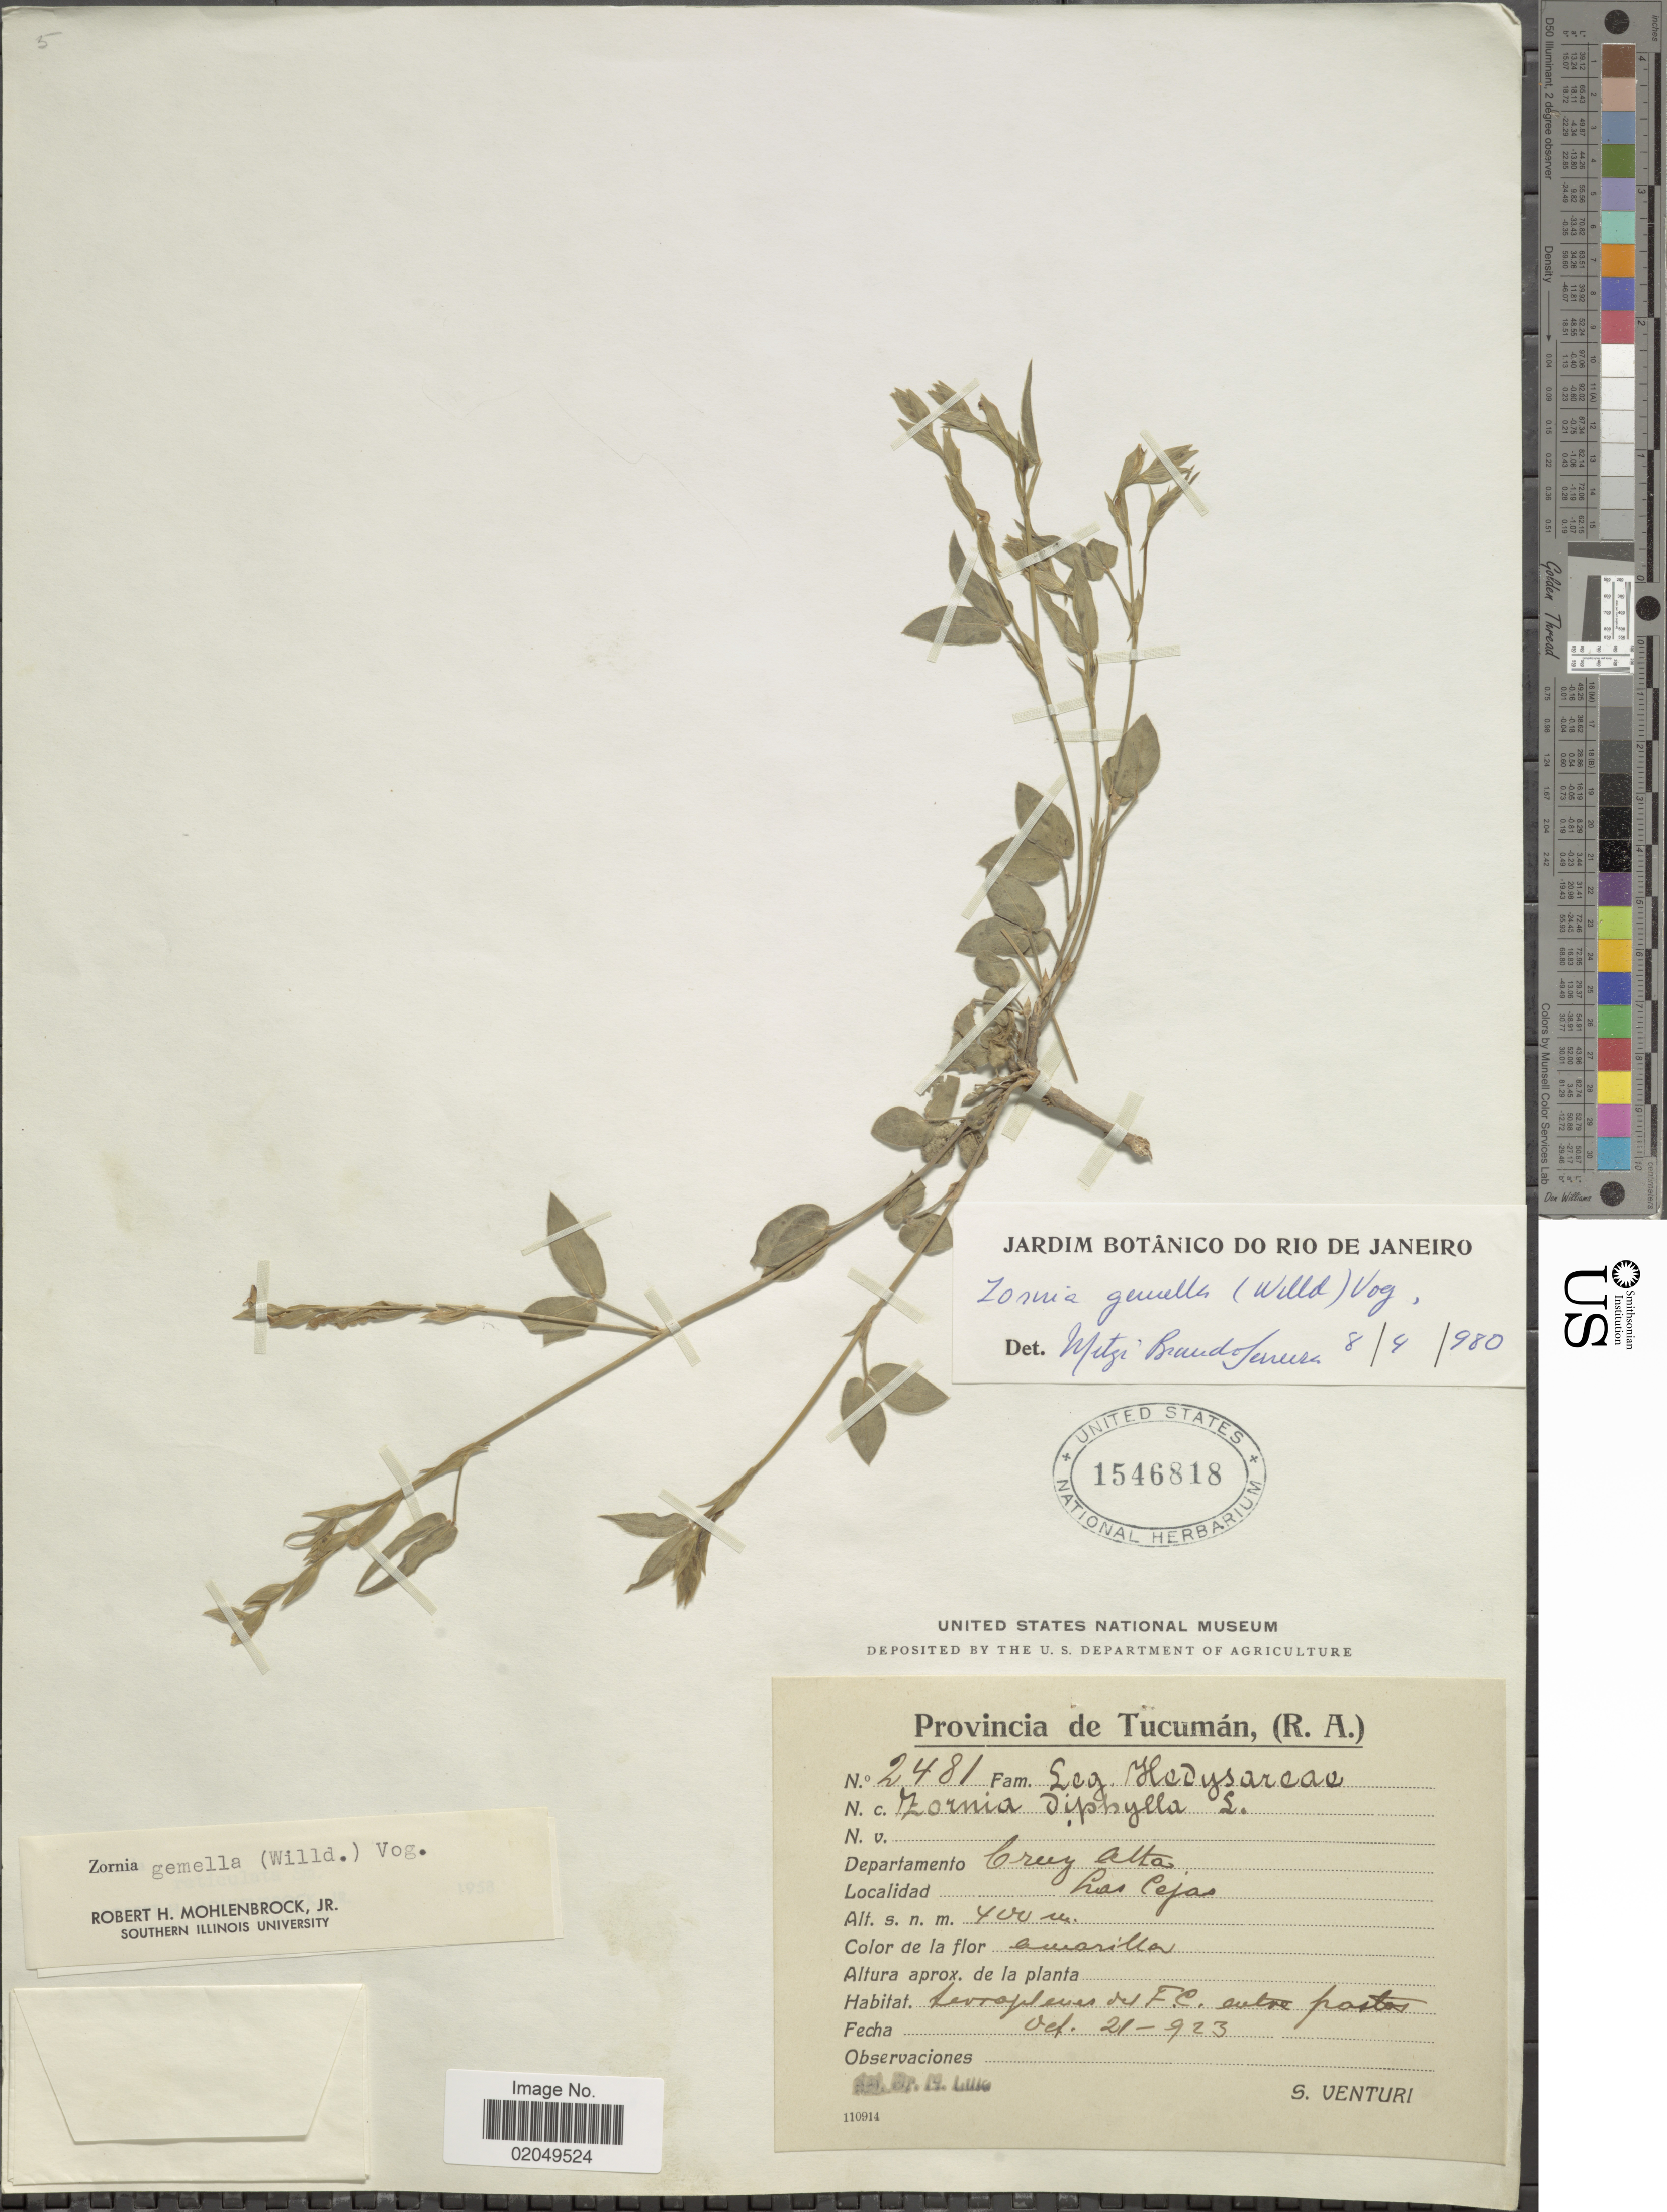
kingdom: Plantae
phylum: Tracheophyta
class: Magnoliopsida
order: Fabales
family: Fabaceae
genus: Zornia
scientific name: Zornia gemella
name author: Vogel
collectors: S. Venturi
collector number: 2481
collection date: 1923-10-21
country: Argentina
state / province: Tucuman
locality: Departamento Cruz Alta, Las Cejas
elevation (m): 400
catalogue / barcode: US 1546818